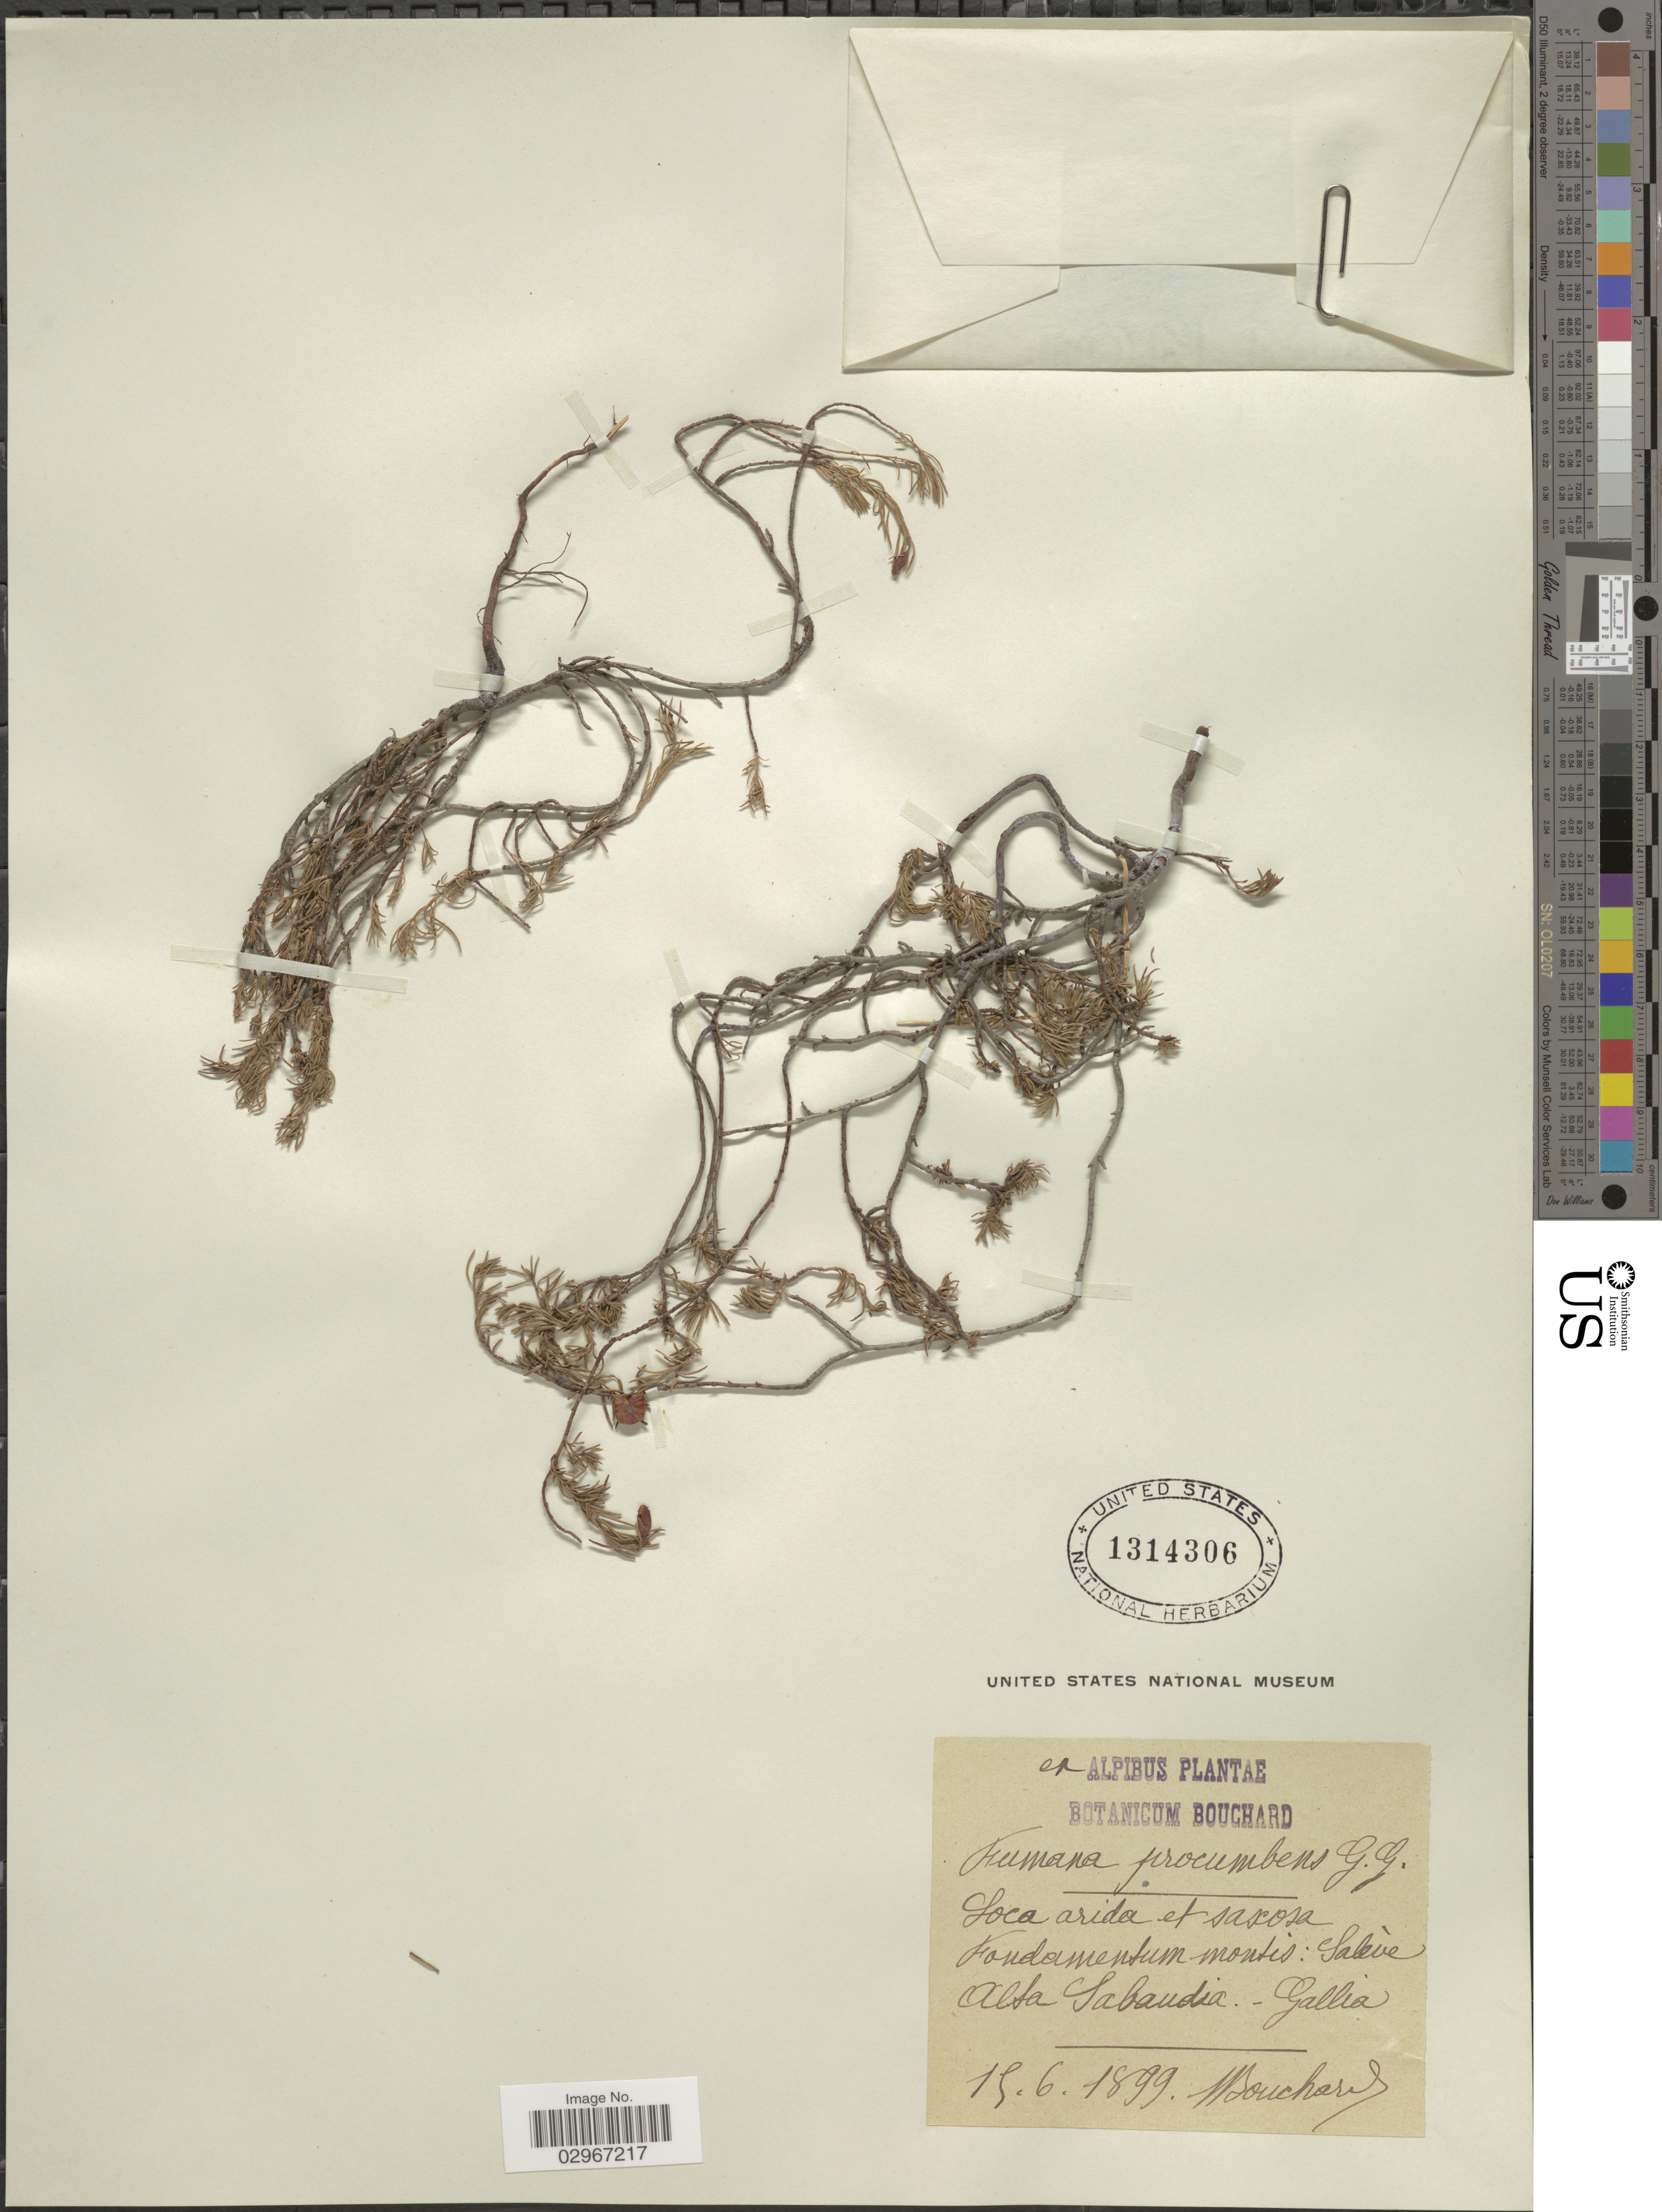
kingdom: Plantae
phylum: Tracheophyta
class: Magnoliopsida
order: Malvales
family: Cistaceae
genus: Helianthemum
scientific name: Helianthemum procumbens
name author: Dunal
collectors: J. Bouchard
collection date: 1899-06-15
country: France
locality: Soca arida et saxosa Fondamentum montis: Salevè, Alta Sabandia: Gallia.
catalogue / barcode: US 1314306